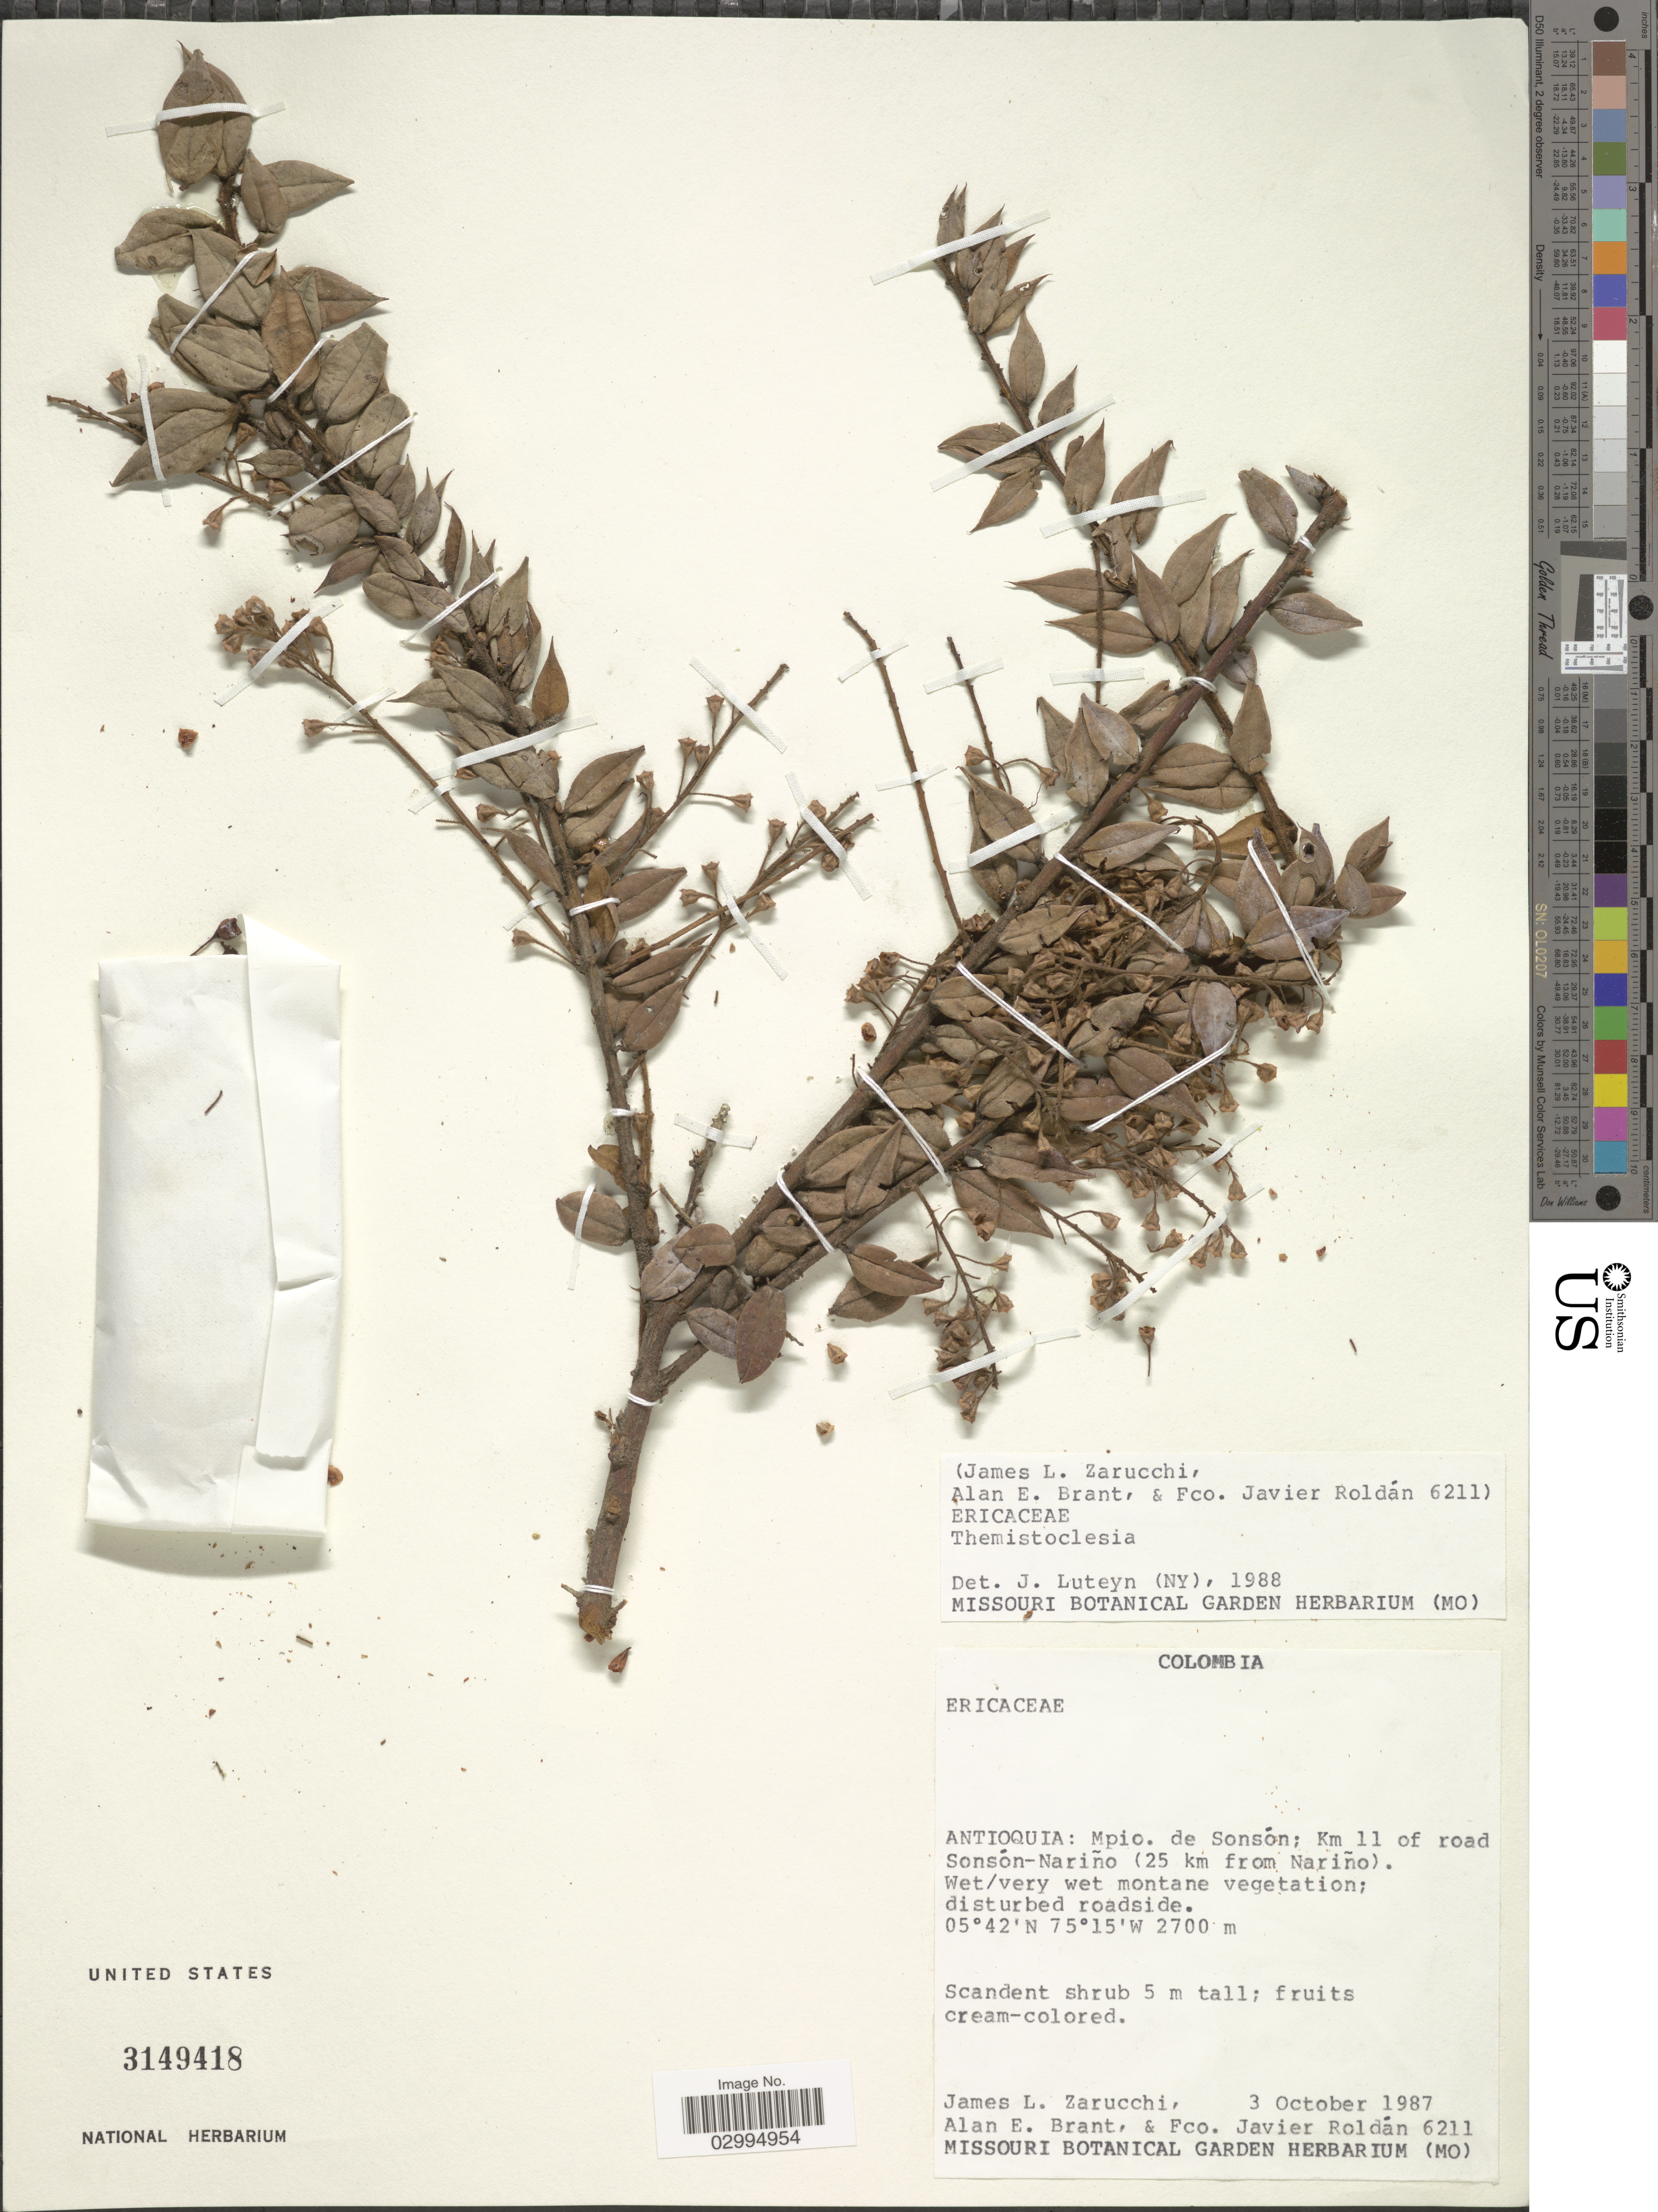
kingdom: Plantae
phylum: Tracheophyta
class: Magnoliopsida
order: Ericales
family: Ericaceae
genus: Themistoclesia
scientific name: Themistoclesia sp.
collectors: J. L. Zarucchi, A. Brant & F. J. Roldán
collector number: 6211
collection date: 1987-10-03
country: Colombia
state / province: Antioquia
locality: Mpio. de Sonsón; Km 11 of road Sonsón-Nariño (25 km from Nariño).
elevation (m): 2700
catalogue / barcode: US 3149418